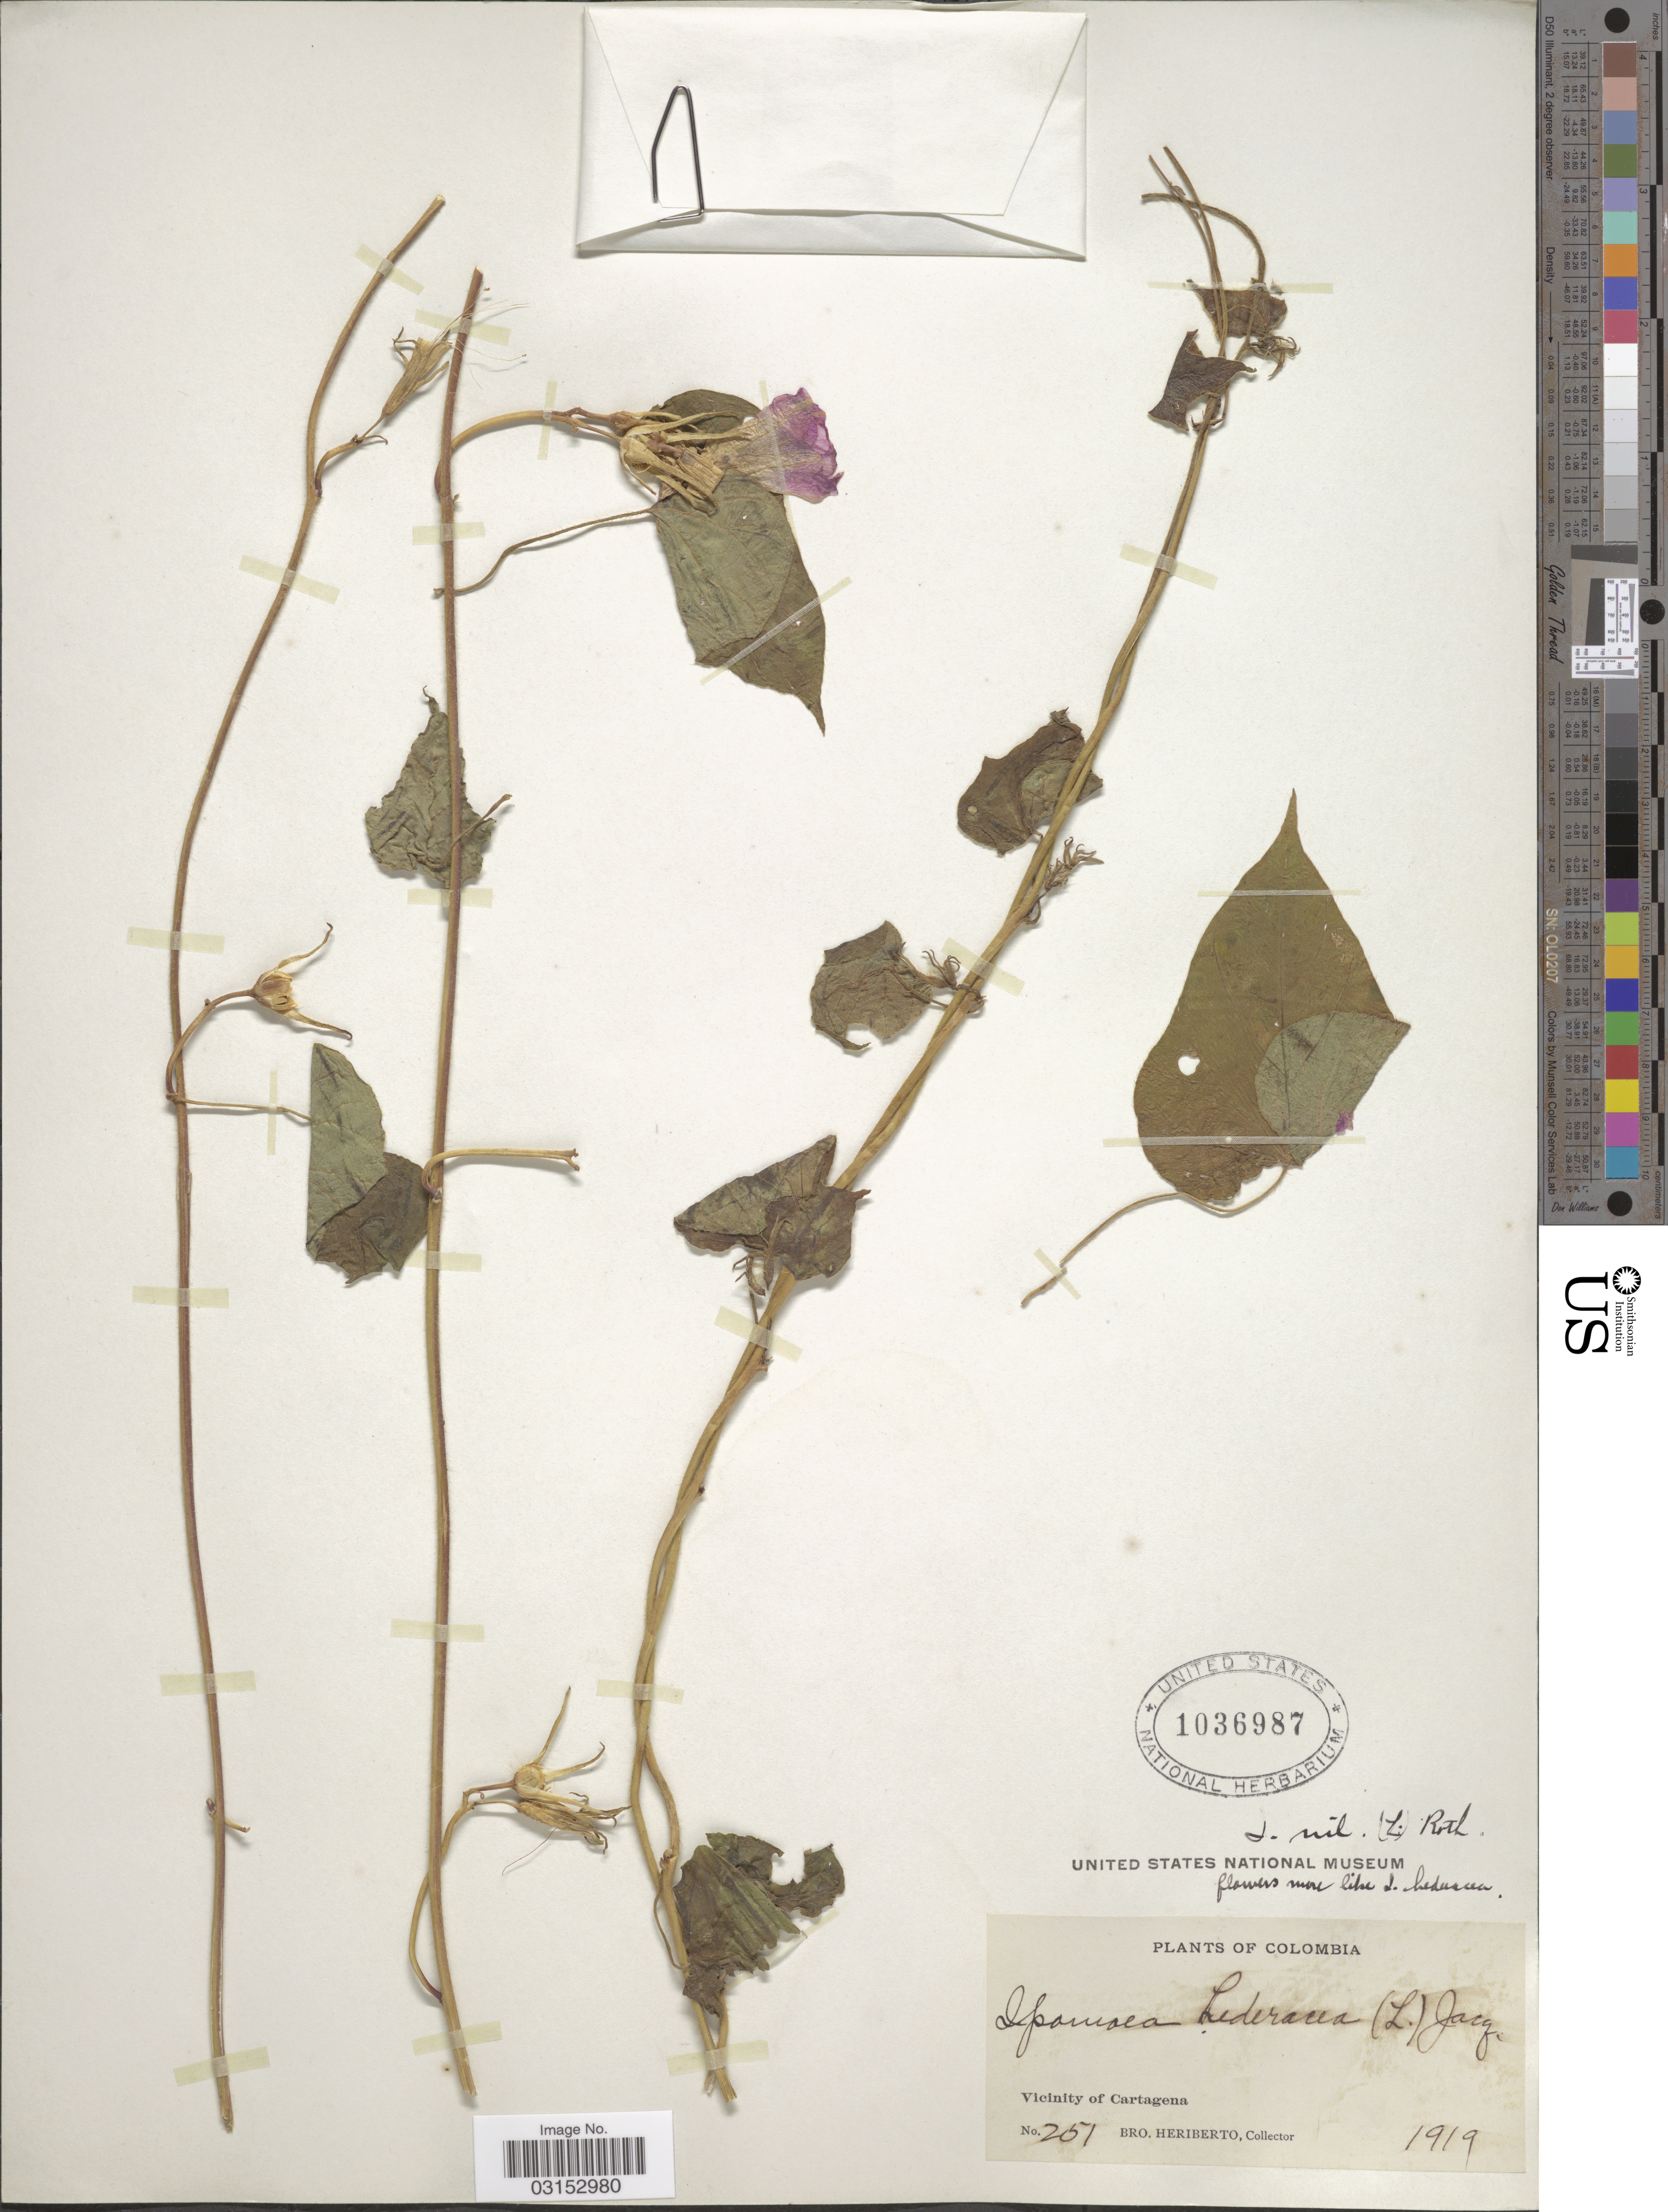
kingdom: Plantae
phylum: Tracheophyta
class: Magnoliopsida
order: Solanales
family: Convolvulaceae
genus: Ipomoea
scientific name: Ipomoea nil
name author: (L.) Roth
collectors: B. Heriberto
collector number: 251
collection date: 1919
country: Colombia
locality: Vicinity of Cartagena.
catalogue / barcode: US 1036987